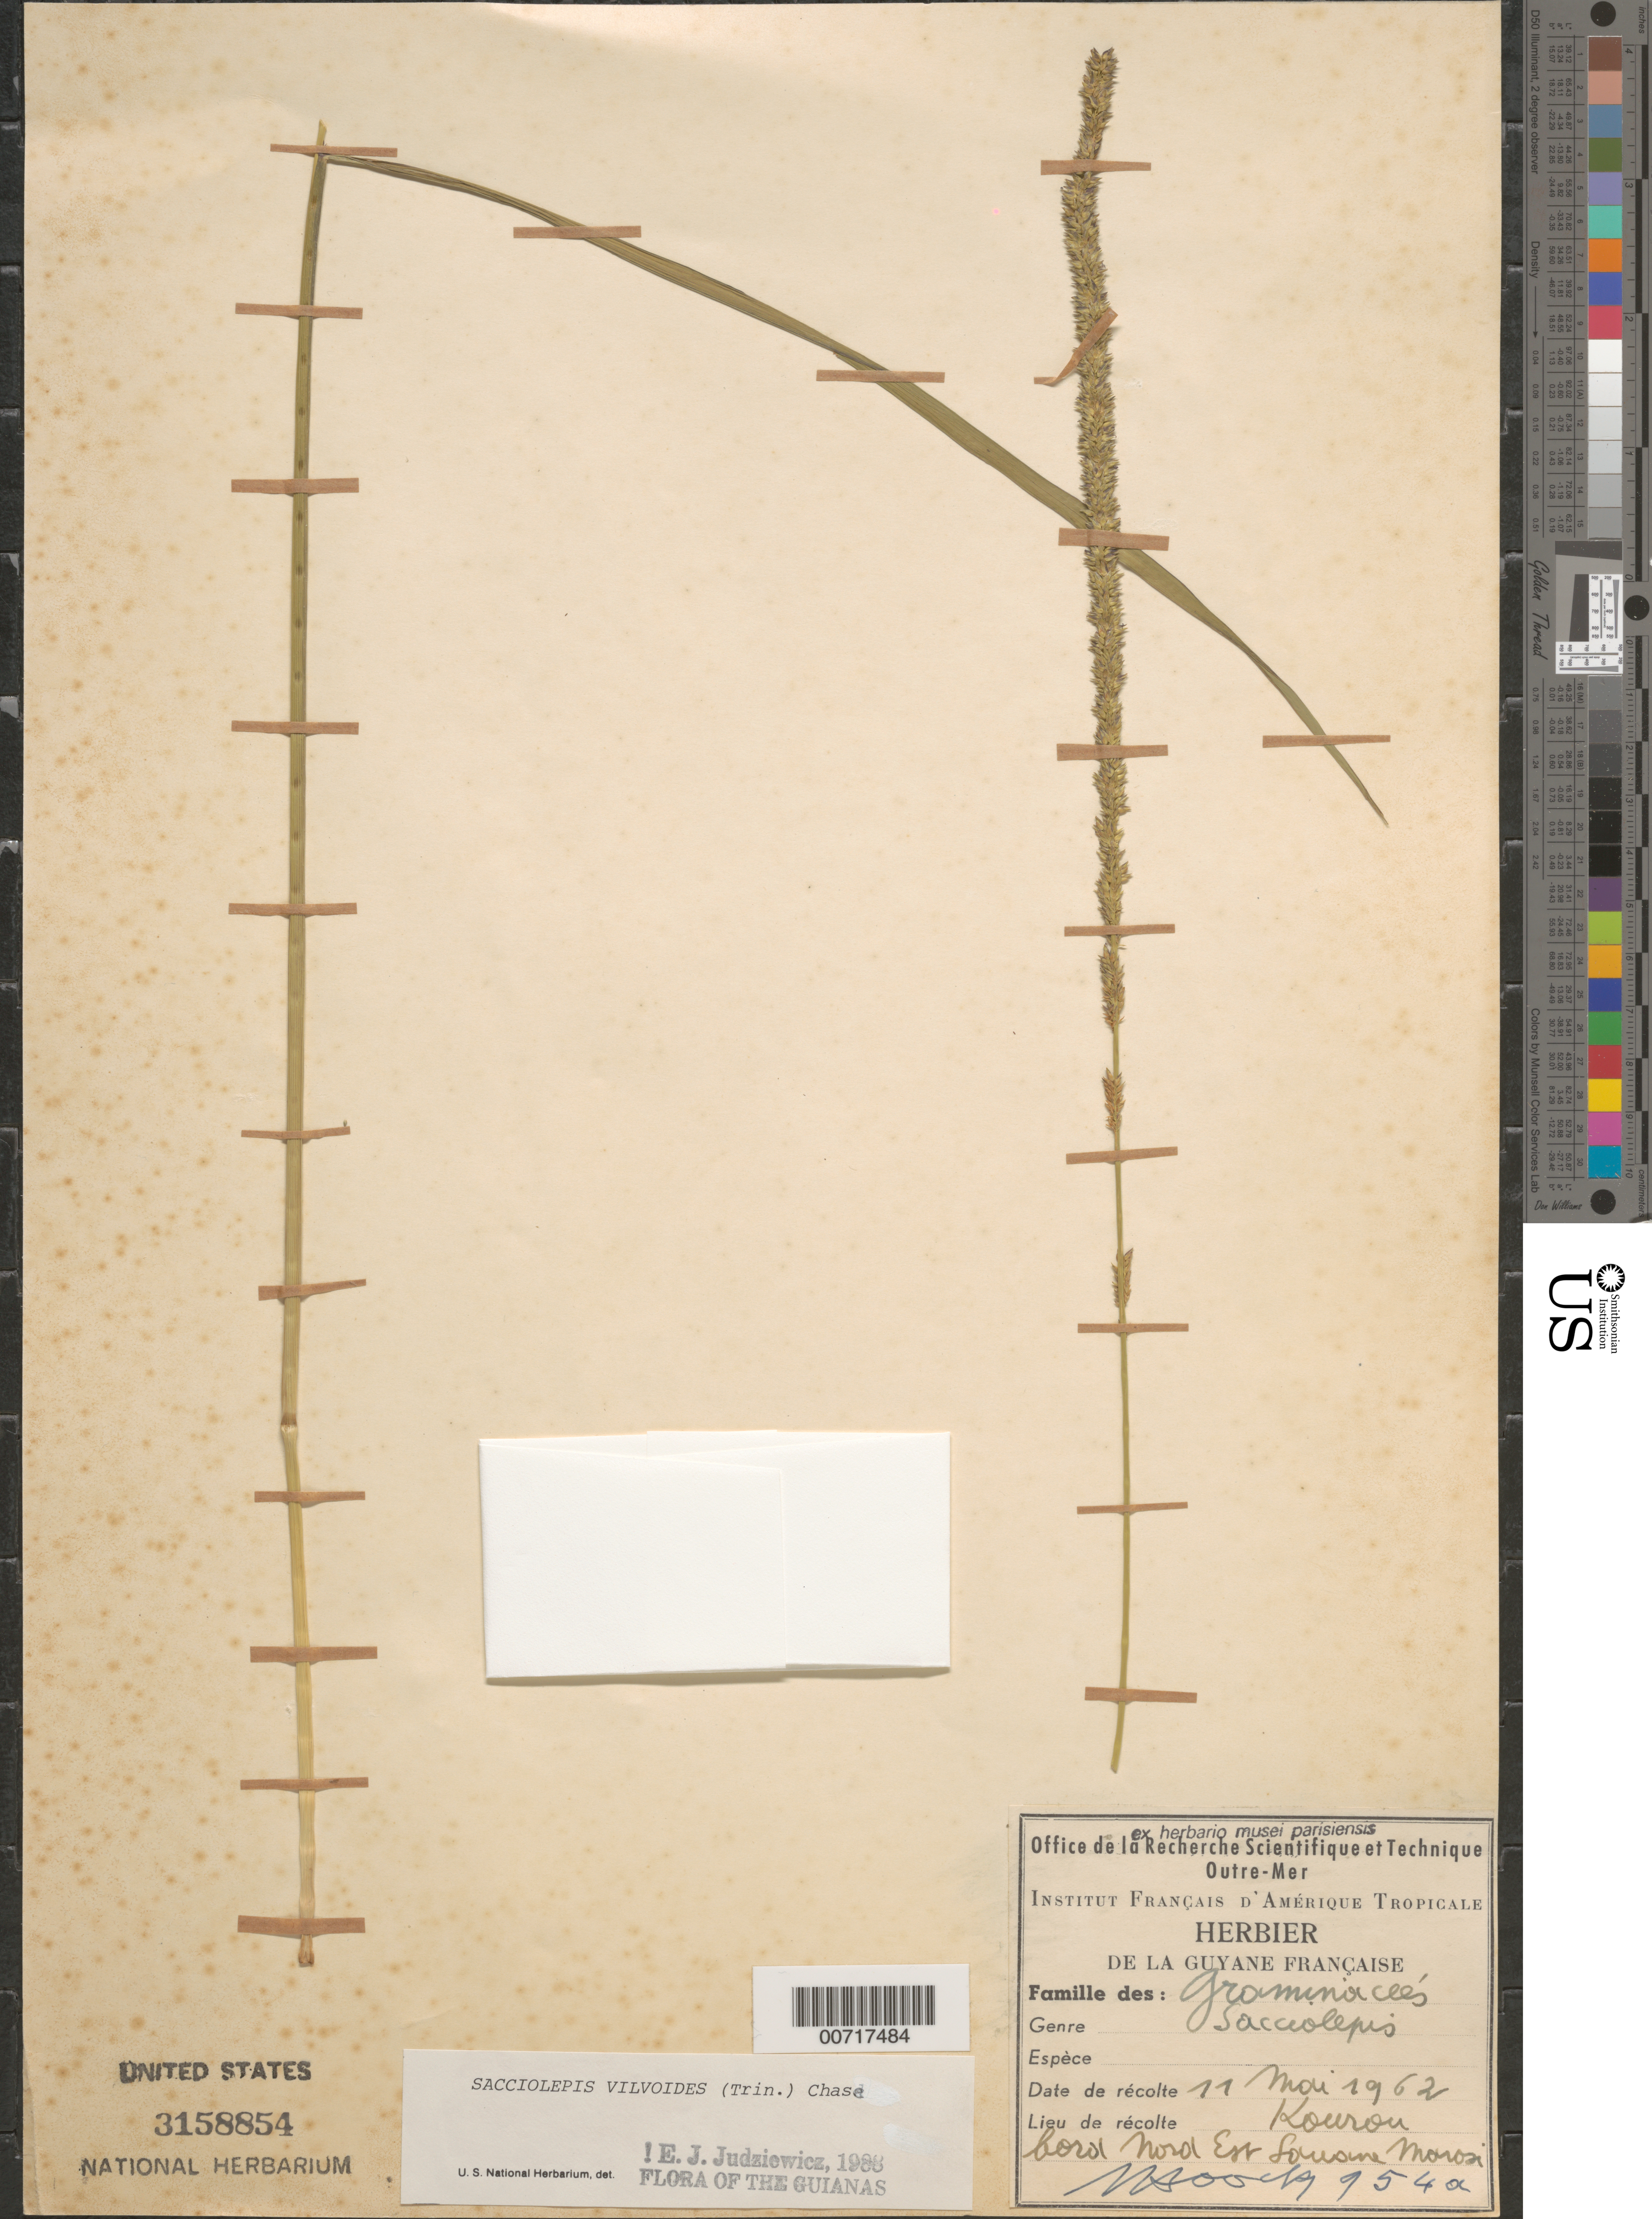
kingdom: Plantae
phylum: Tracheophyta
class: Liliopsida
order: Poales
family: Poaceae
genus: Sacciolepis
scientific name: Sacciolepis vilvoides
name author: (Trin.) Chase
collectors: W. Soody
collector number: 954a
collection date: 1962-05-11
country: French Guiana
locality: Kourou bord Nord Est Lousine [interpreted] Marosi.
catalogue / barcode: US 3158854